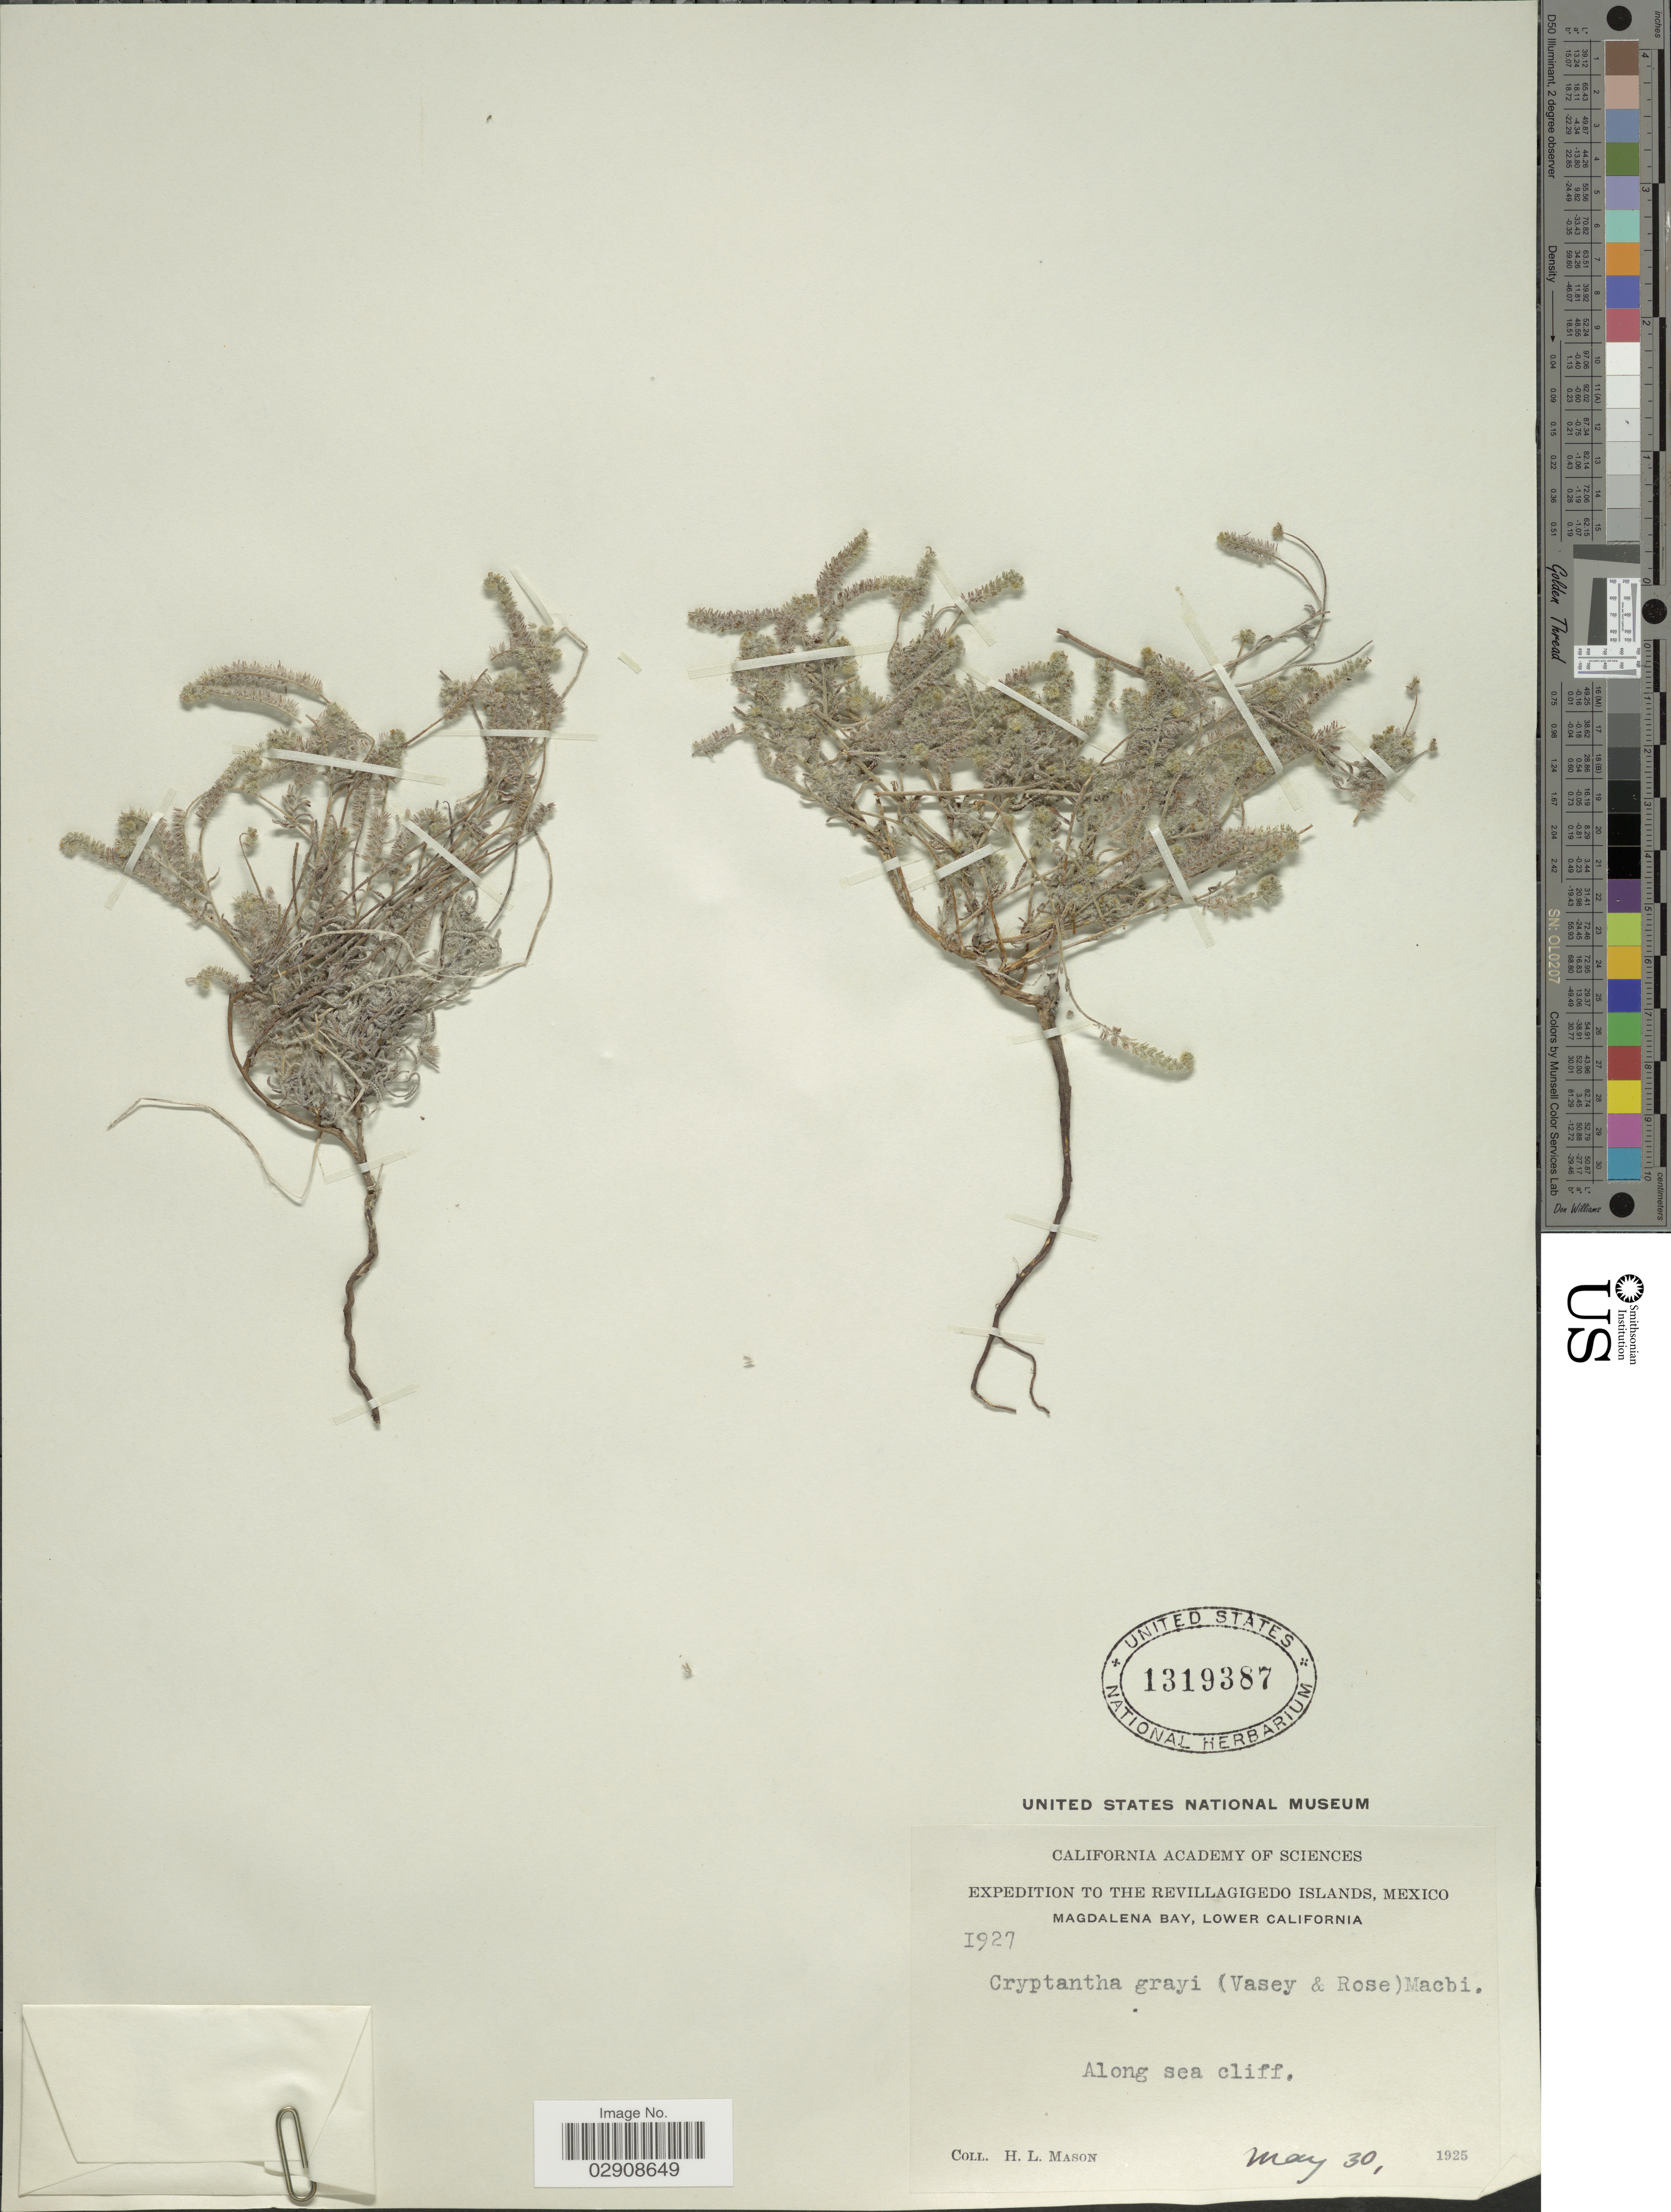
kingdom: Plantae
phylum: Tracheophyta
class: Magnoliopsida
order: Boraginales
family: Boraginaceae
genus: Cryptantha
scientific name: Cryptantha grayi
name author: (Vasey &) J.F. Macbr.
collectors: H. L. Mason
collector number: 1927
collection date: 1925-05-30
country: Mexico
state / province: Colima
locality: The Revillagigedo Islands. Magdalena Bay, Lower California. Along sea cliff.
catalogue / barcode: US 1319387